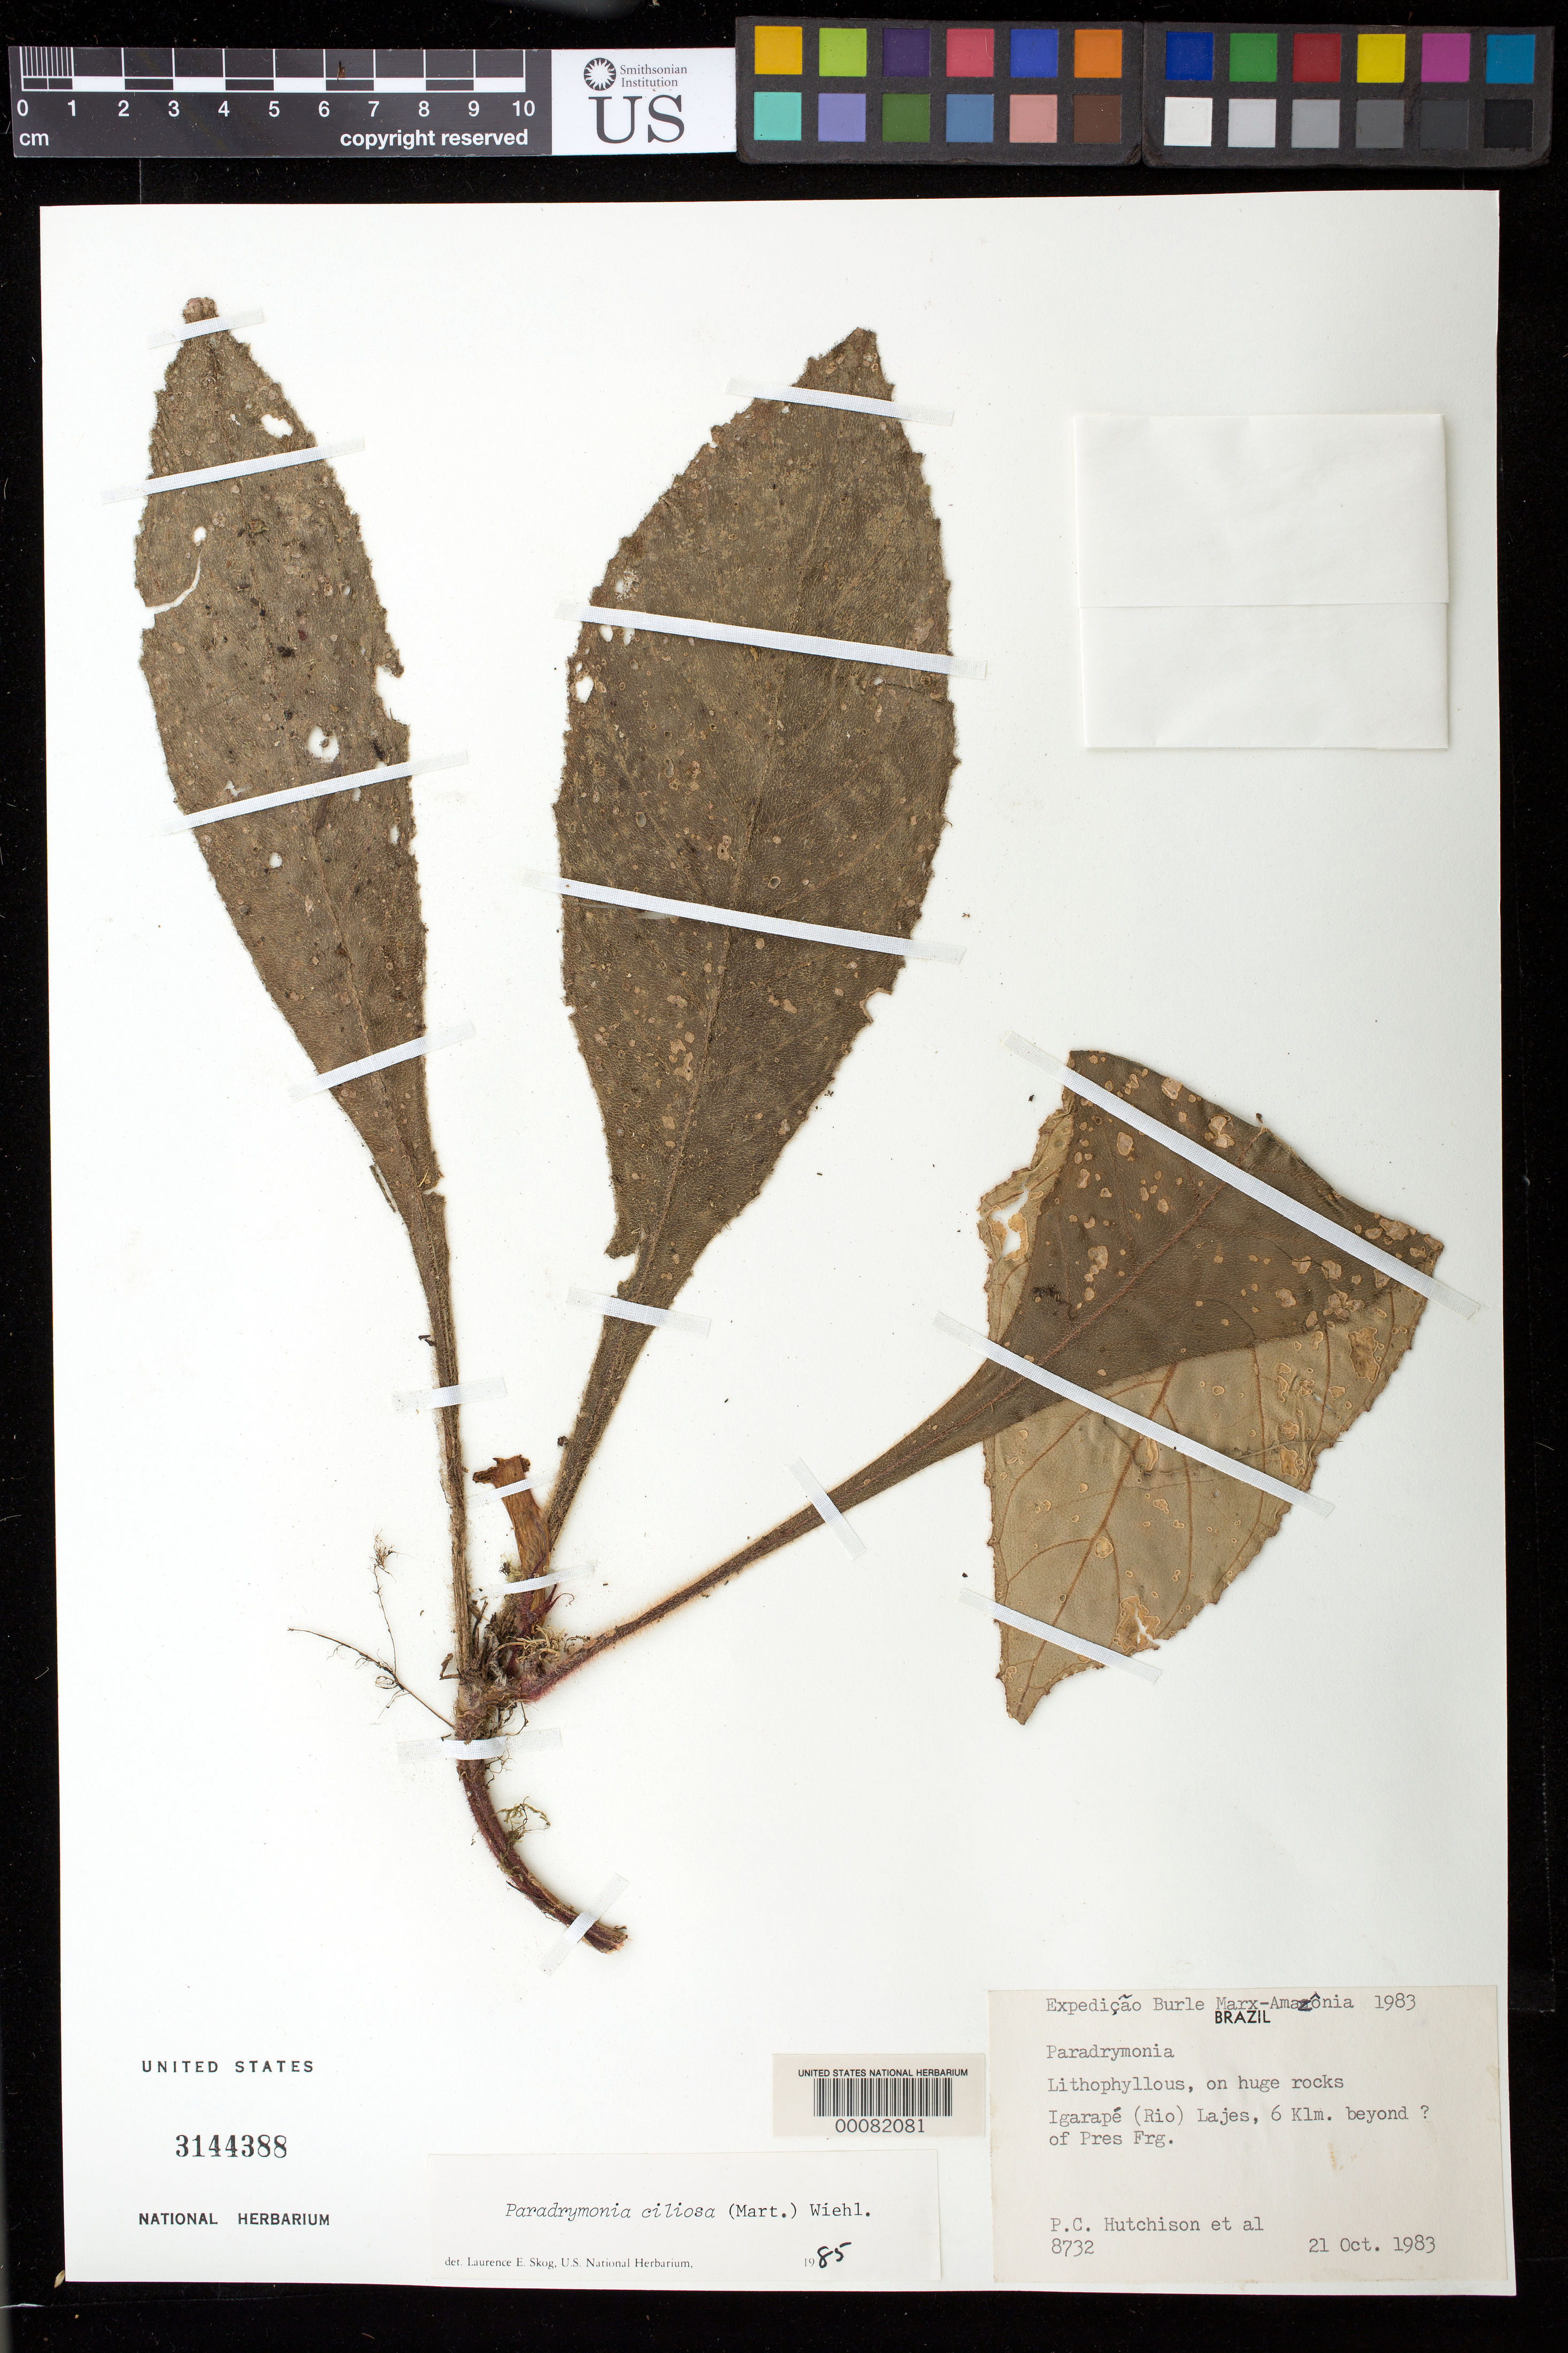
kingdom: Plantae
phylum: Tracheophyta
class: Magnoliopsida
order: Lamiales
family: Gesneriaceae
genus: Paradrymonia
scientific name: Paradrymonia ciliosa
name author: (Mart.) Wiehler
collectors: P. C. Hutchison & et al.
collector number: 8732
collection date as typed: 21 Oct 1983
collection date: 1983-10-21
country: Brazil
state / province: Amazonas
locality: Igarape (Rio) Lajes, 6 km beyond ? of Pres Frg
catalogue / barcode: US 3144388